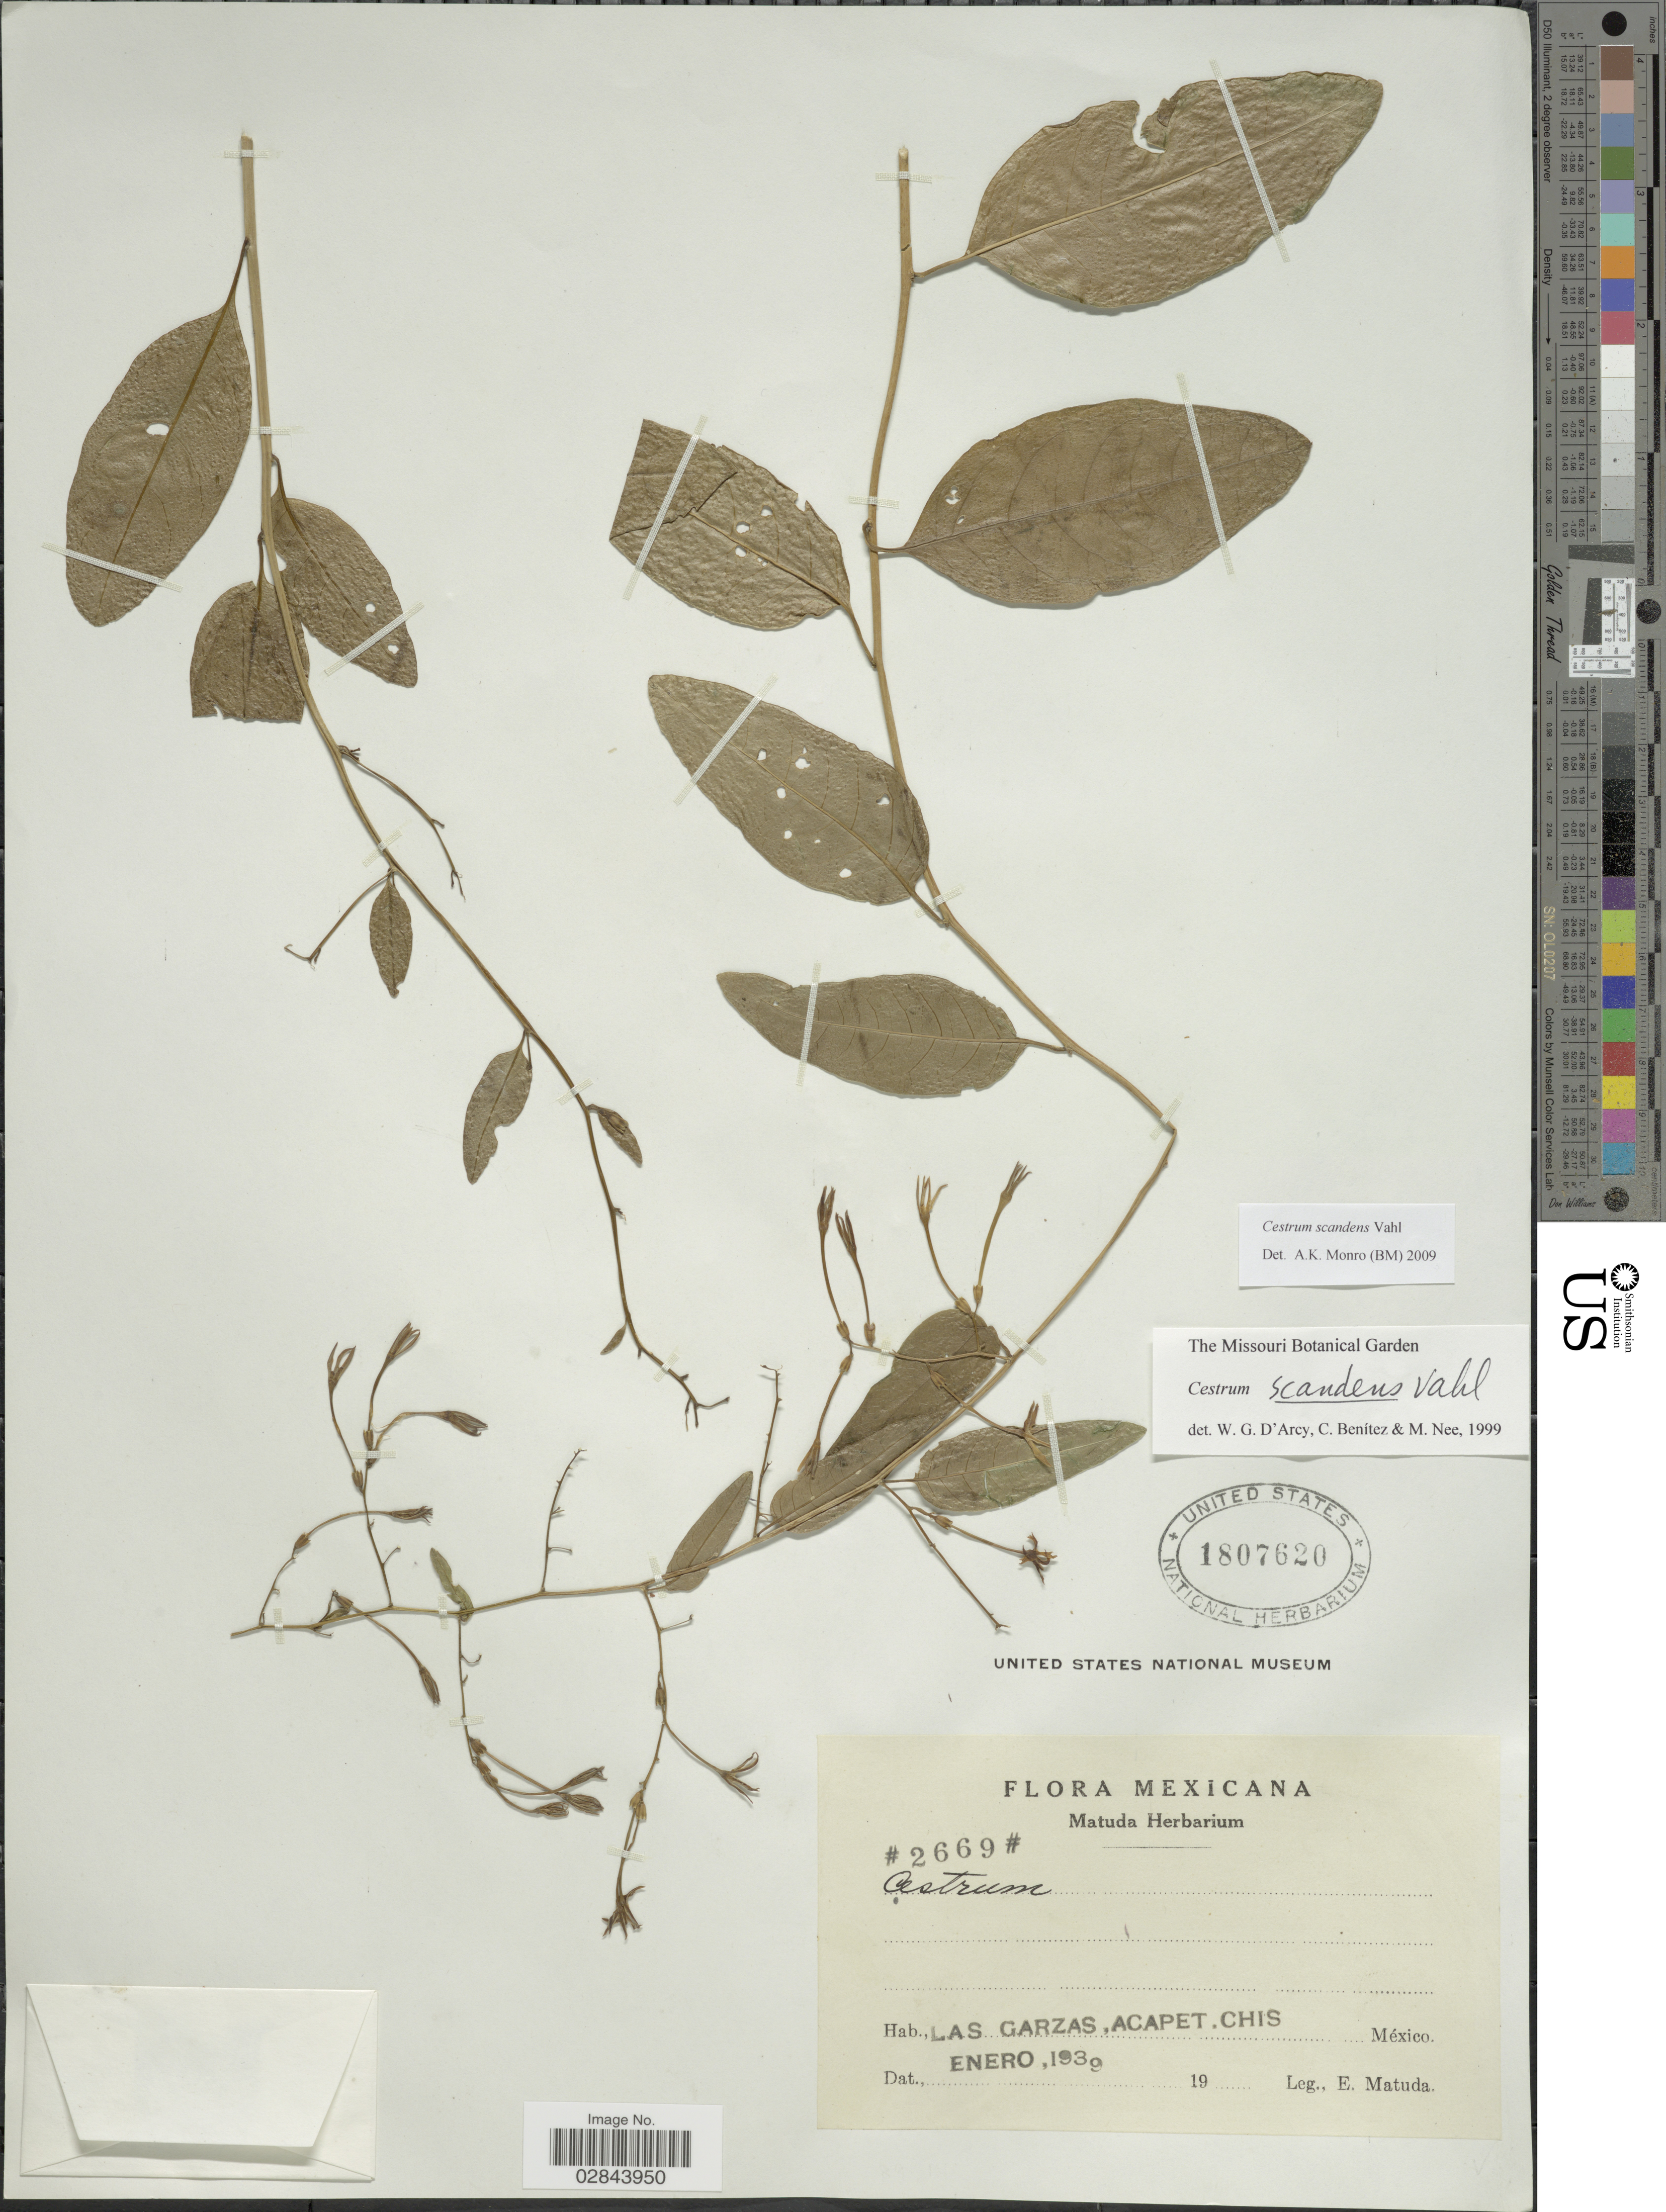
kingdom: Plantae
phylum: Tracheophyta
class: Magnoliopsida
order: Solanales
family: Solanaceae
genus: Cestrum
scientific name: Cestrum scandens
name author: Vahl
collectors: E. Matuda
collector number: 2669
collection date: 1939-01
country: Mexico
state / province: Chiapas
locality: Las Garzas, Acapet.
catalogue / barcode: US 1807620